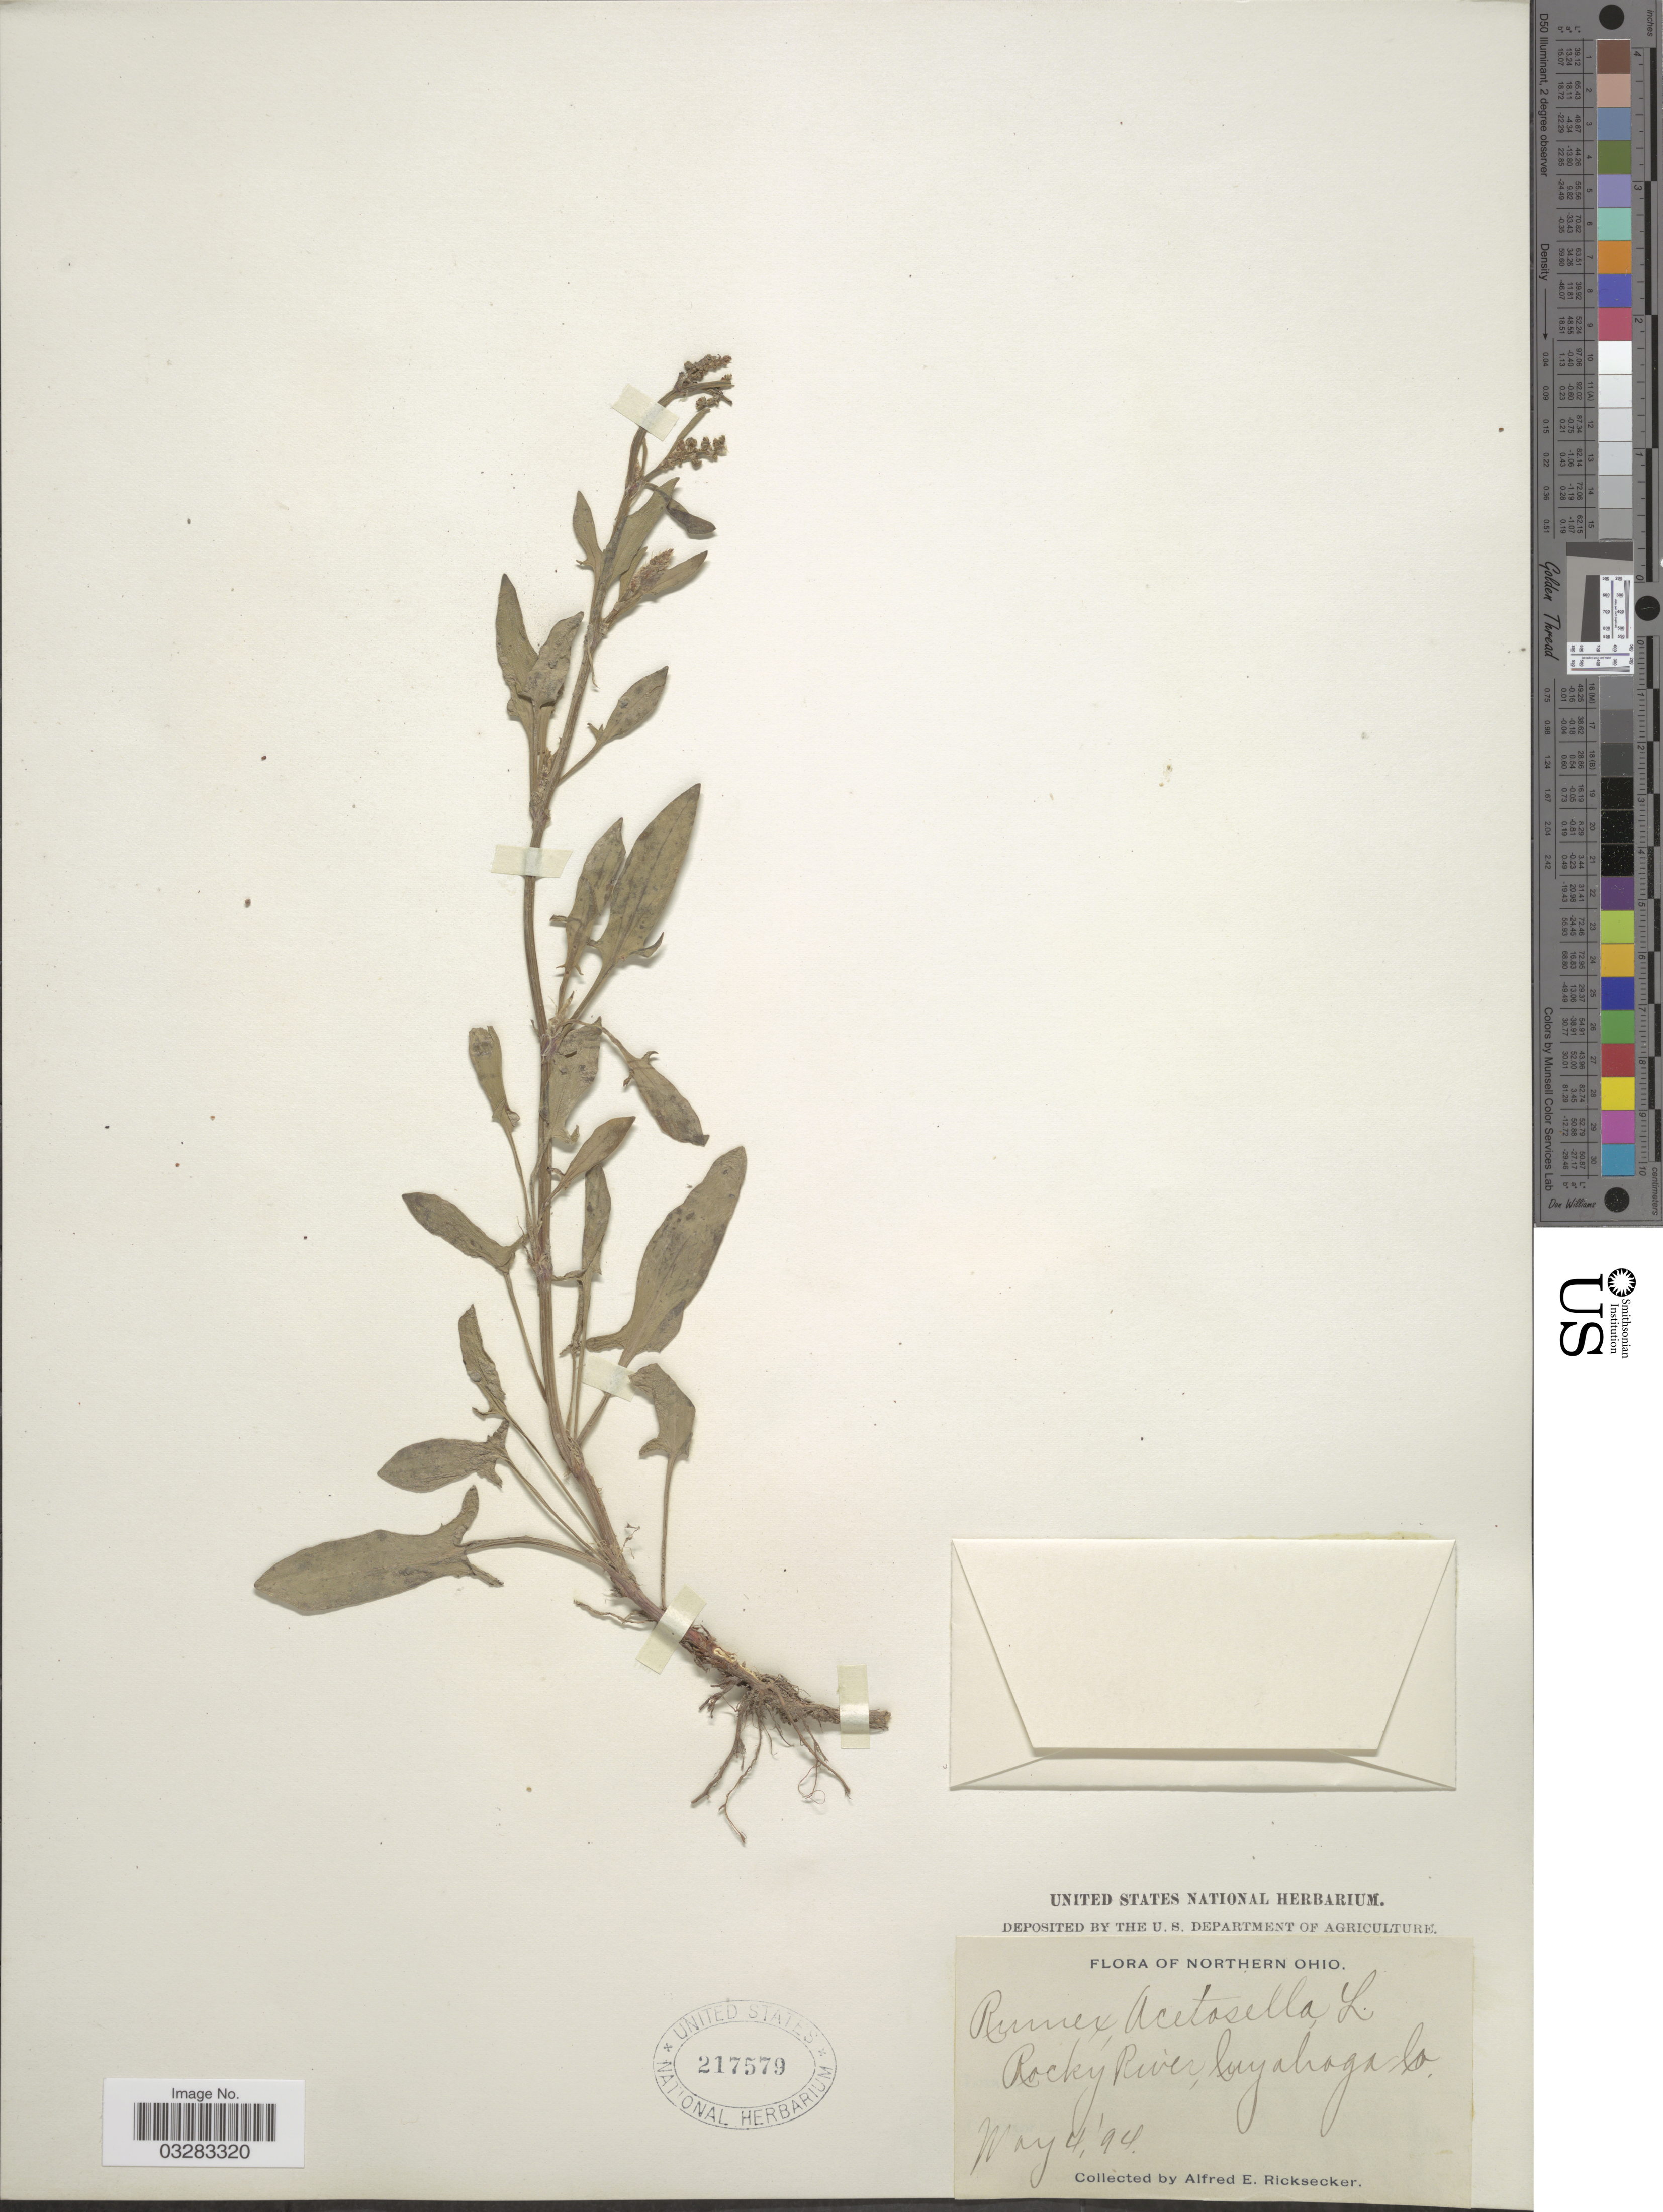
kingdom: Plantae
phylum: Tracheophyta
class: Magnoliopsida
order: Caryophyllales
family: Polygonaceae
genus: Rumex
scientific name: Rumex acetosella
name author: L.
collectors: A. E. Ricksecker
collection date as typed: Transcribed d/m/y: 4/5/94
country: United States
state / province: Ohio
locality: Northern Ohio. Rocky River, Cuyahoga Co.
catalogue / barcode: US 217579